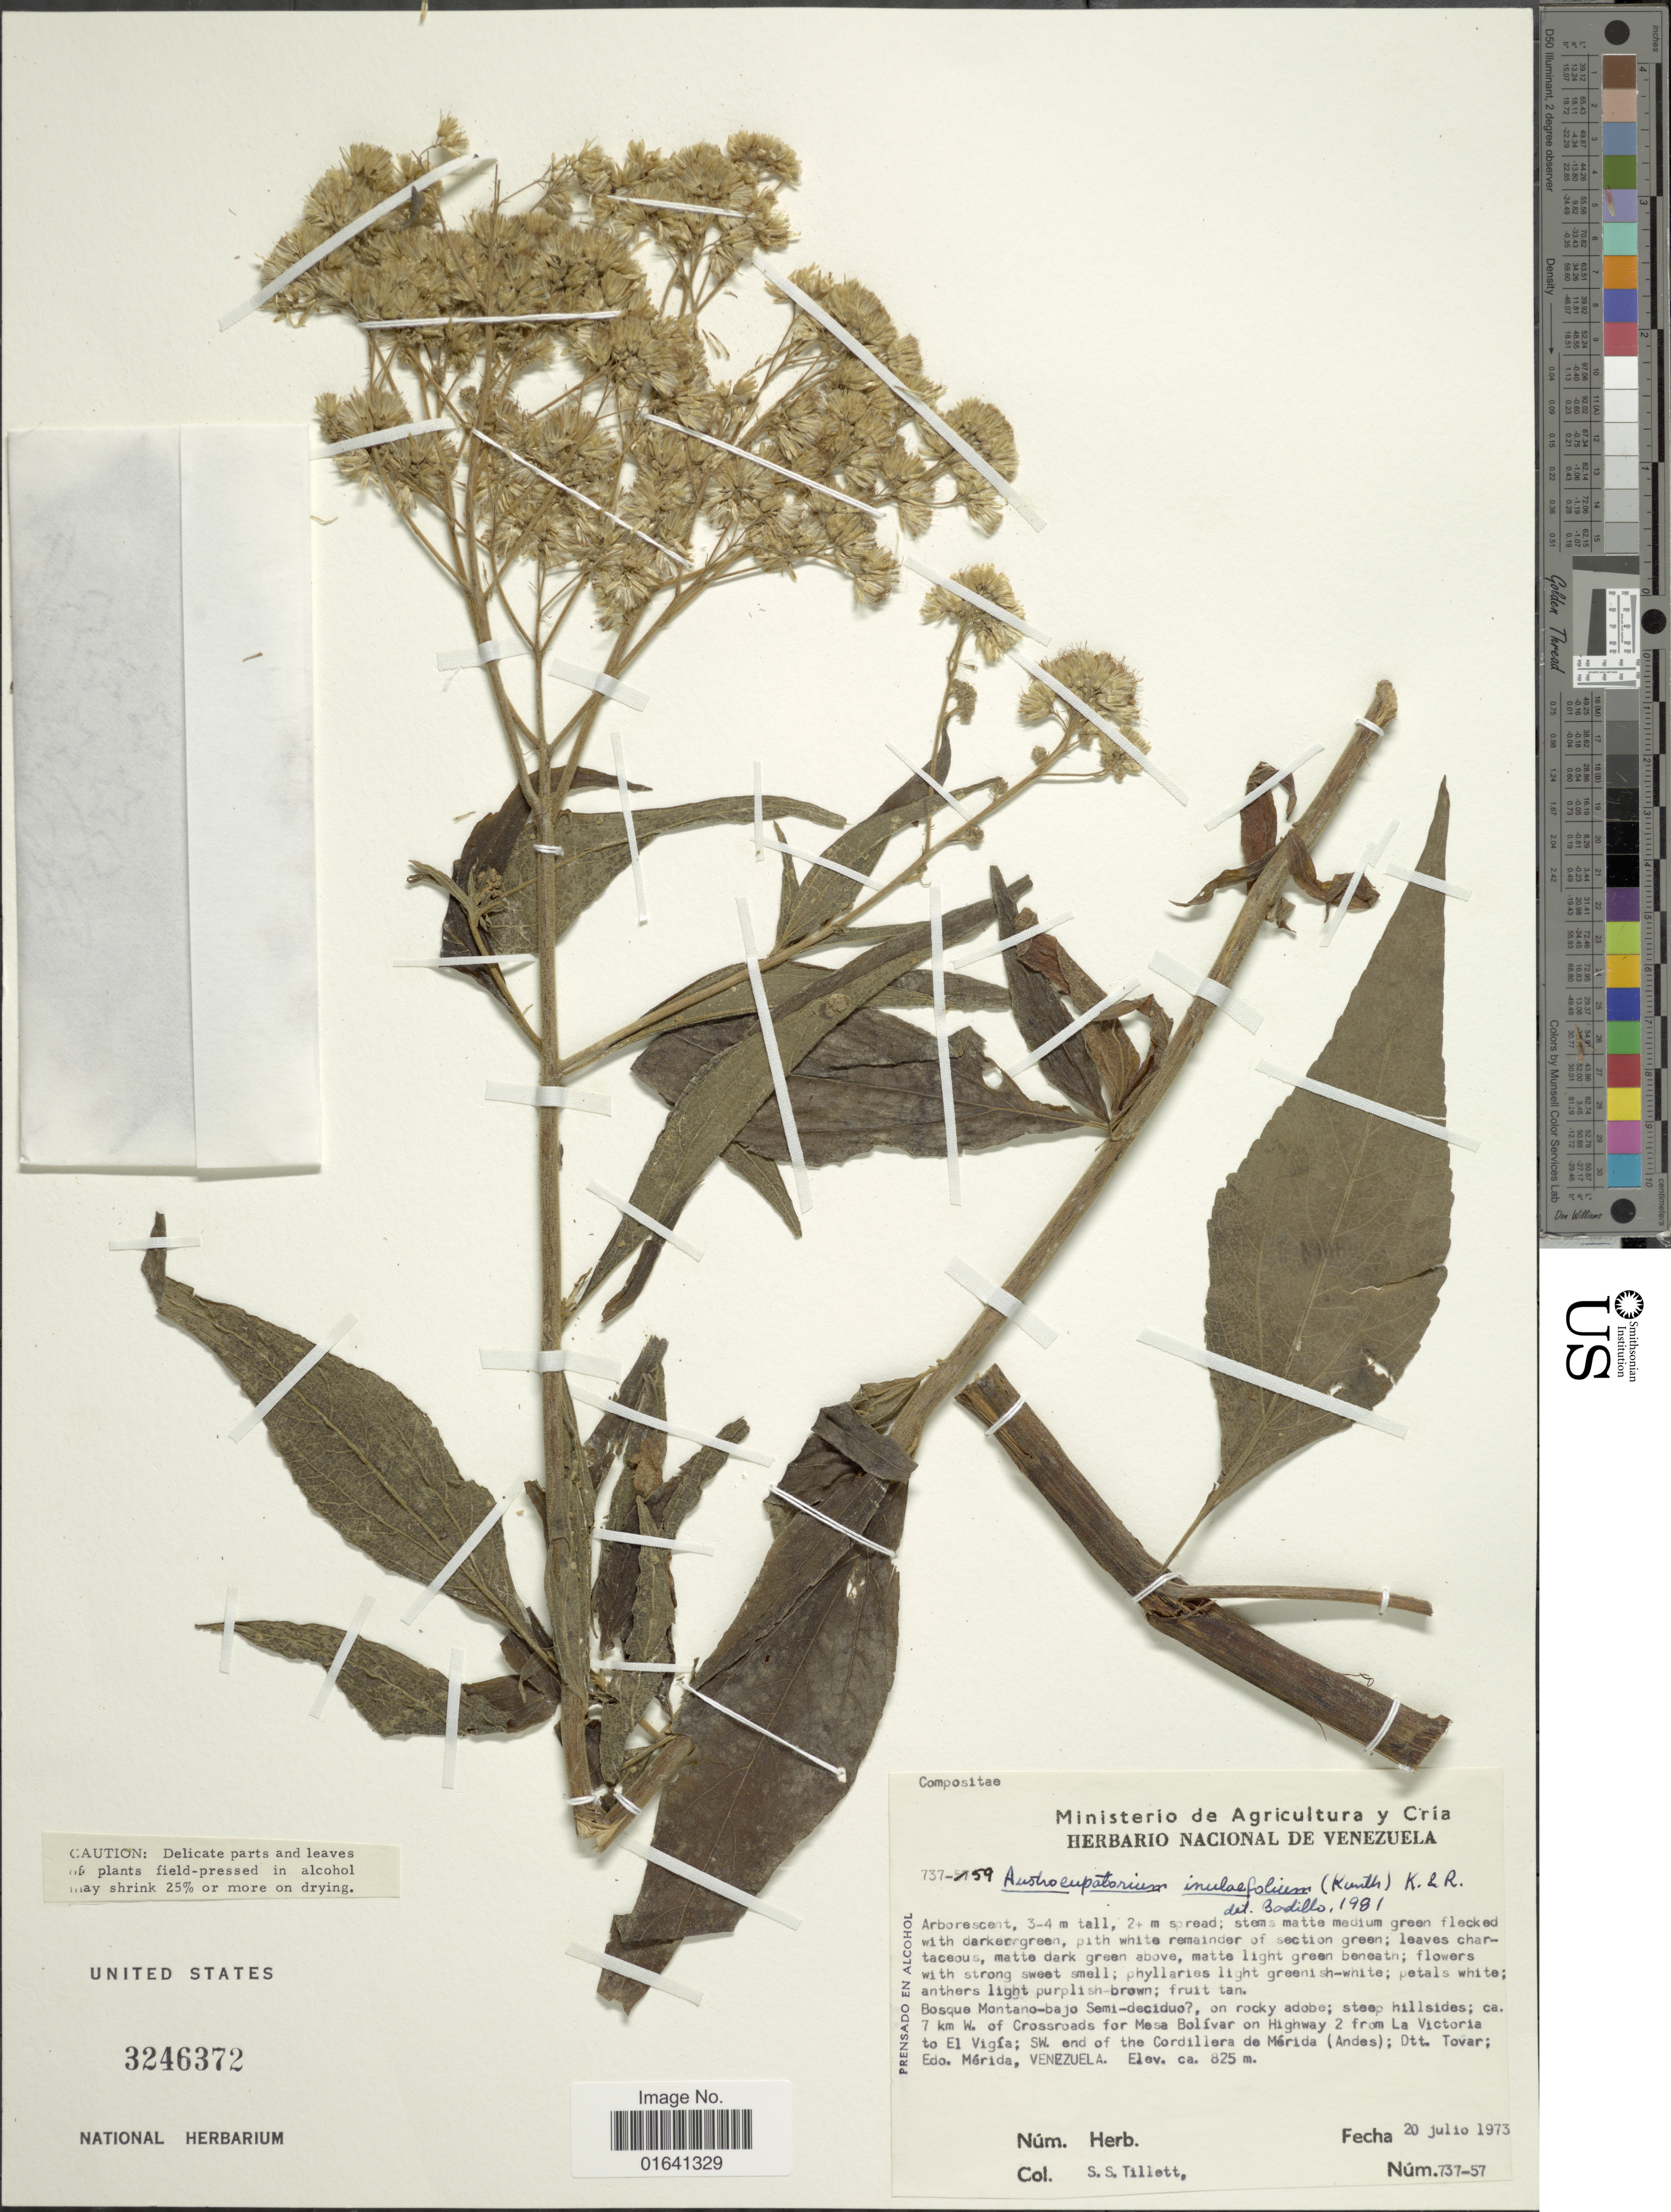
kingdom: Plantae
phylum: Tracheophyta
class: Magnoliopsida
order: Asterales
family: Asteraceae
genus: Austroeupatorium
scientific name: Austroeupatorium inulaefolium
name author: (Kunth) R.M. King & H. Rob.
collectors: S. S. Tillett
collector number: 737-57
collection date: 1973-07-20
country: Venezuela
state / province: Mérida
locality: Bosque Montano-bajo Semi-deciduo [unsure placement] on rocky adobe; steep hillside; ca. 7 km W. of Crossroads for Mesa Bolívar on highway 2 from La Victoria to El Vigía; SW and of the Cordilelra de Mérida (Andes); Dtt. Tovar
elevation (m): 825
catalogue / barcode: US 3246372